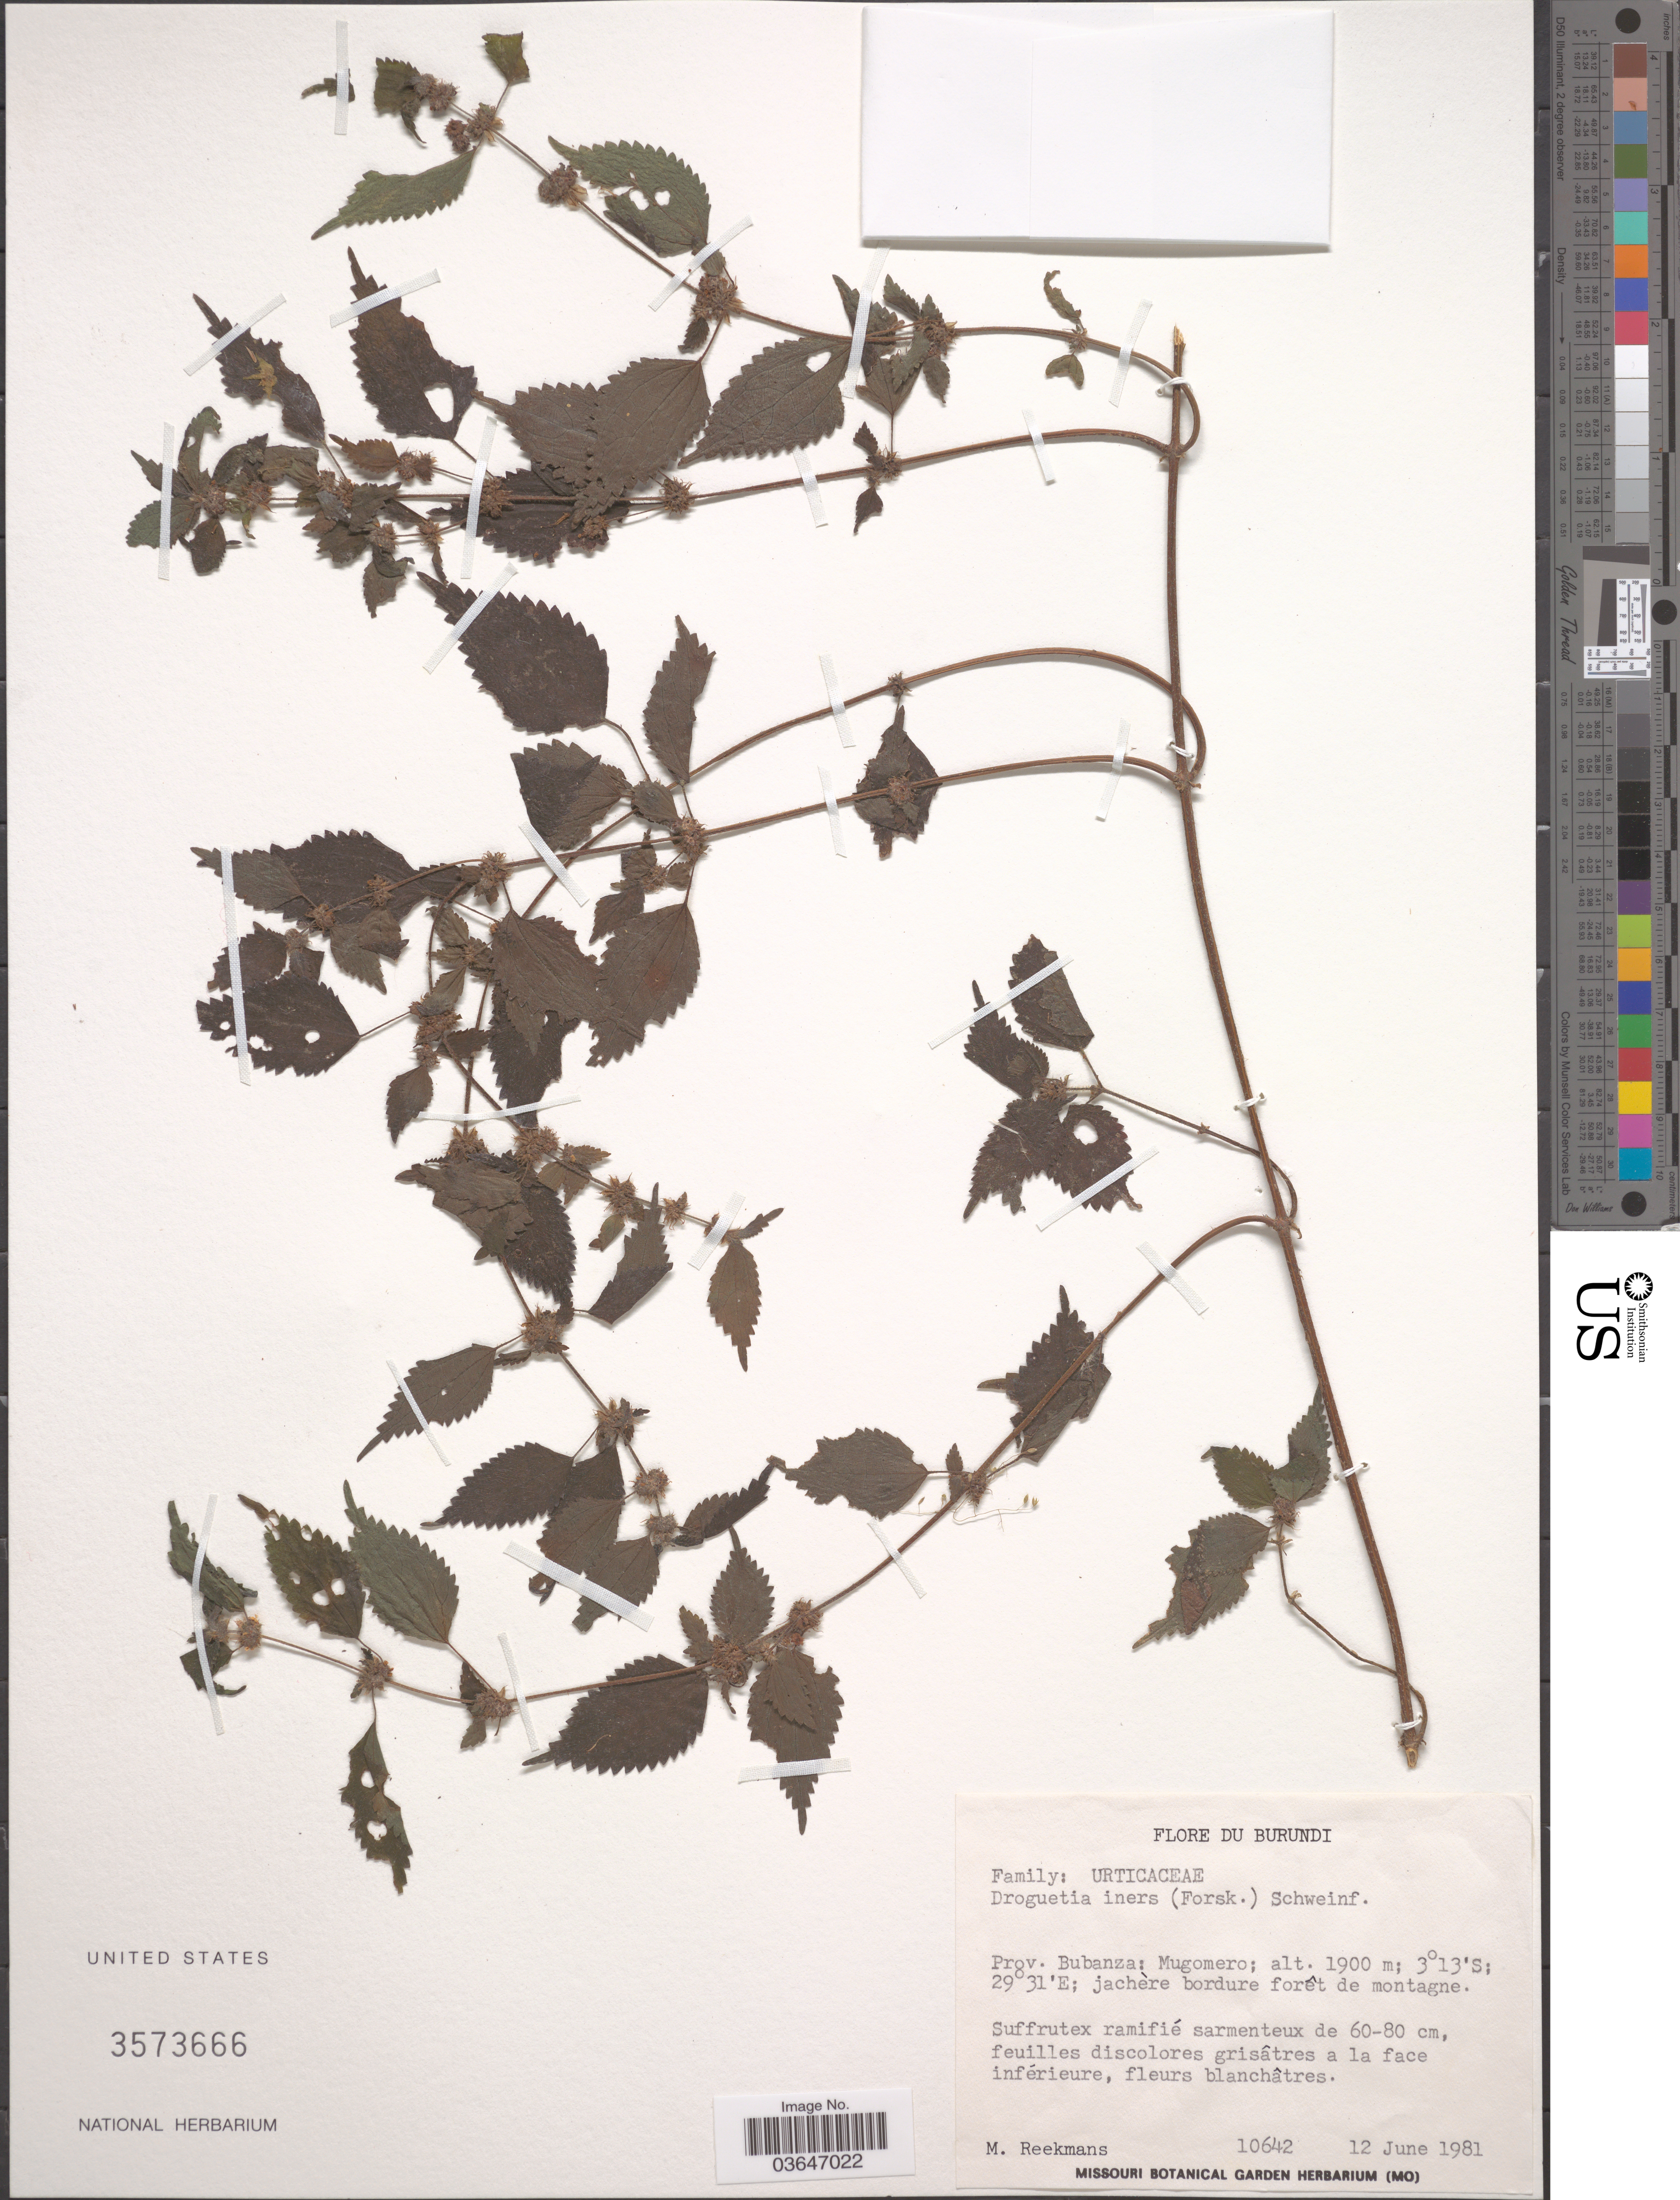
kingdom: Plantae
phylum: Tracheophyta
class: Magnoliopsida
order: Rosales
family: Urticaceae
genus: Droguetia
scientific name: Droguetia iners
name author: (Forssk.) Schweinf.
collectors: M. Reekmans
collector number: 10642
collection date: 1981-06-12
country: Burundi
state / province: Bubanza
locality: Mugomero.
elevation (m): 1900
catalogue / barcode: US 3573666